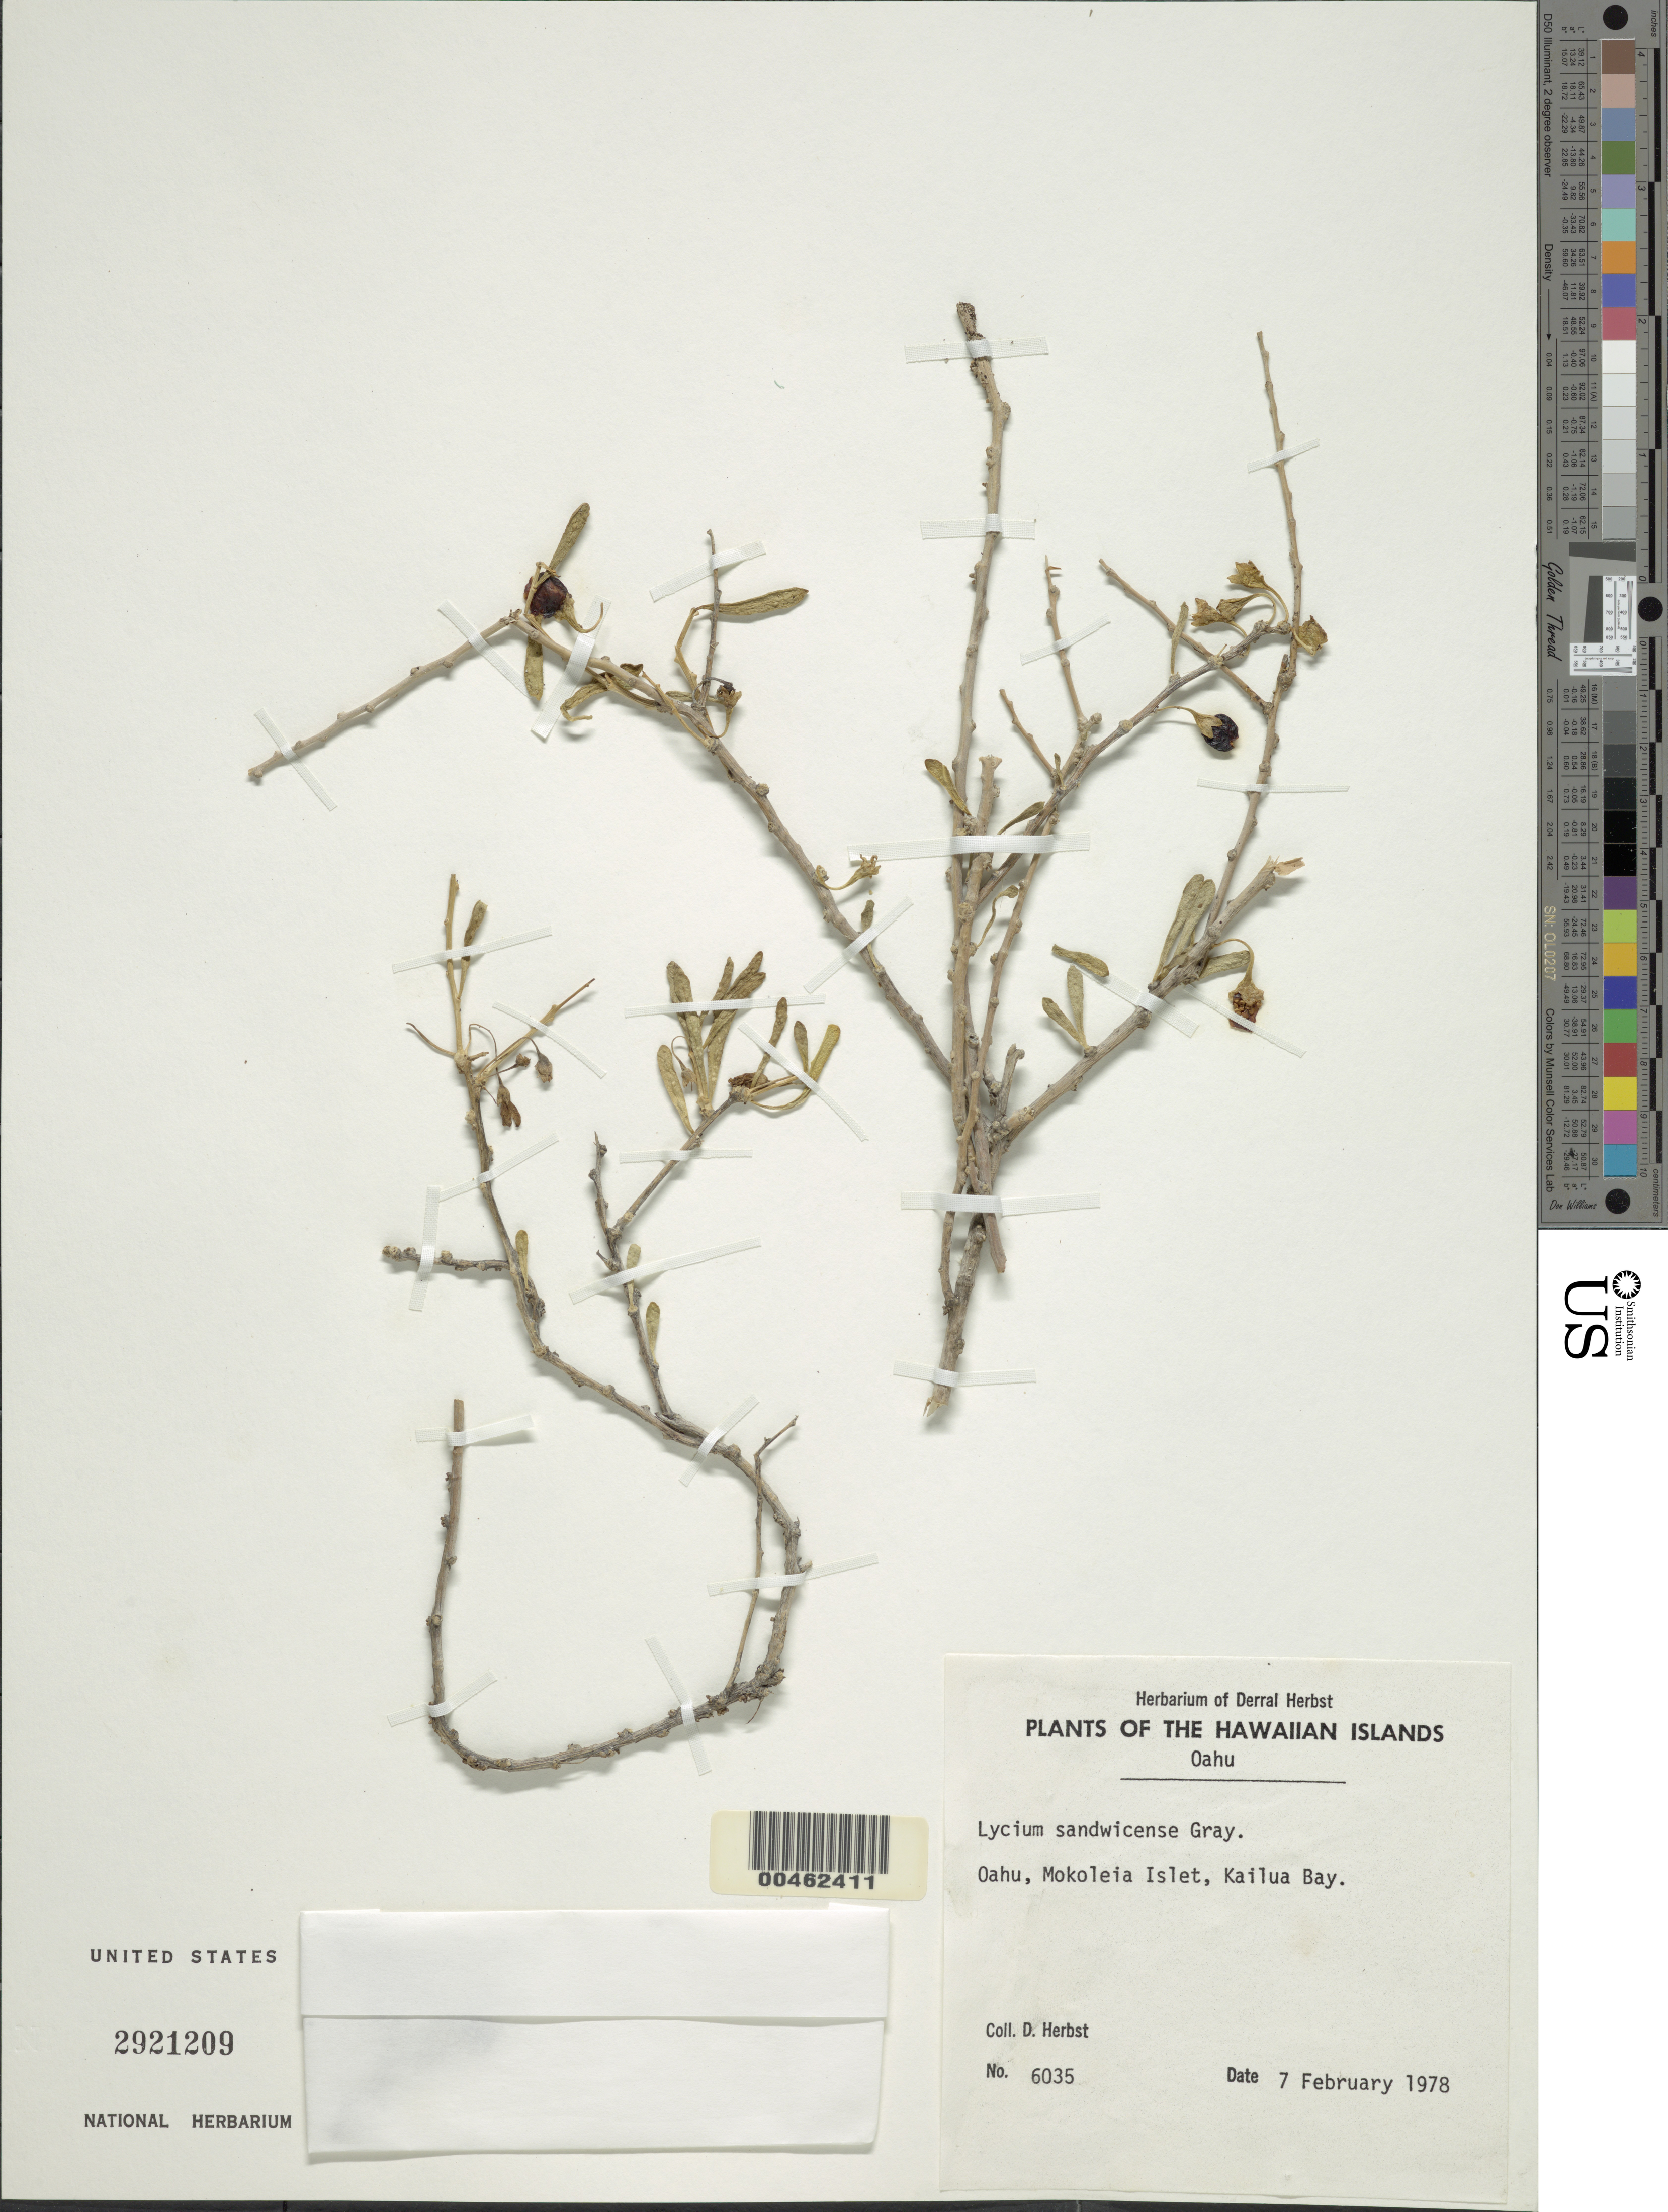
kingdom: Plantae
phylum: Tracheophyta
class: Magnoliopsida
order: Solanales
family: Solanaceae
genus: Lycium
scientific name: Lycium carolinianum var. sandwicense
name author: (A. Gray) C.L. Hitchc.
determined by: Wagner, W. L., (BOT), Smithsonian Institution - National Museum of Natural History (UNITED STATES)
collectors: D. R. Herbst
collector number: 6035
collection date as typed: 7 Feb 1978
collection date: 1978-02-07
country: United States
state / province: Hawaii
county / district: Honolulu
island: Mokolea Islet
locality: Mokolea Islet, Kailua Bay, near Oahu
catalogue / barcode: US 2921209